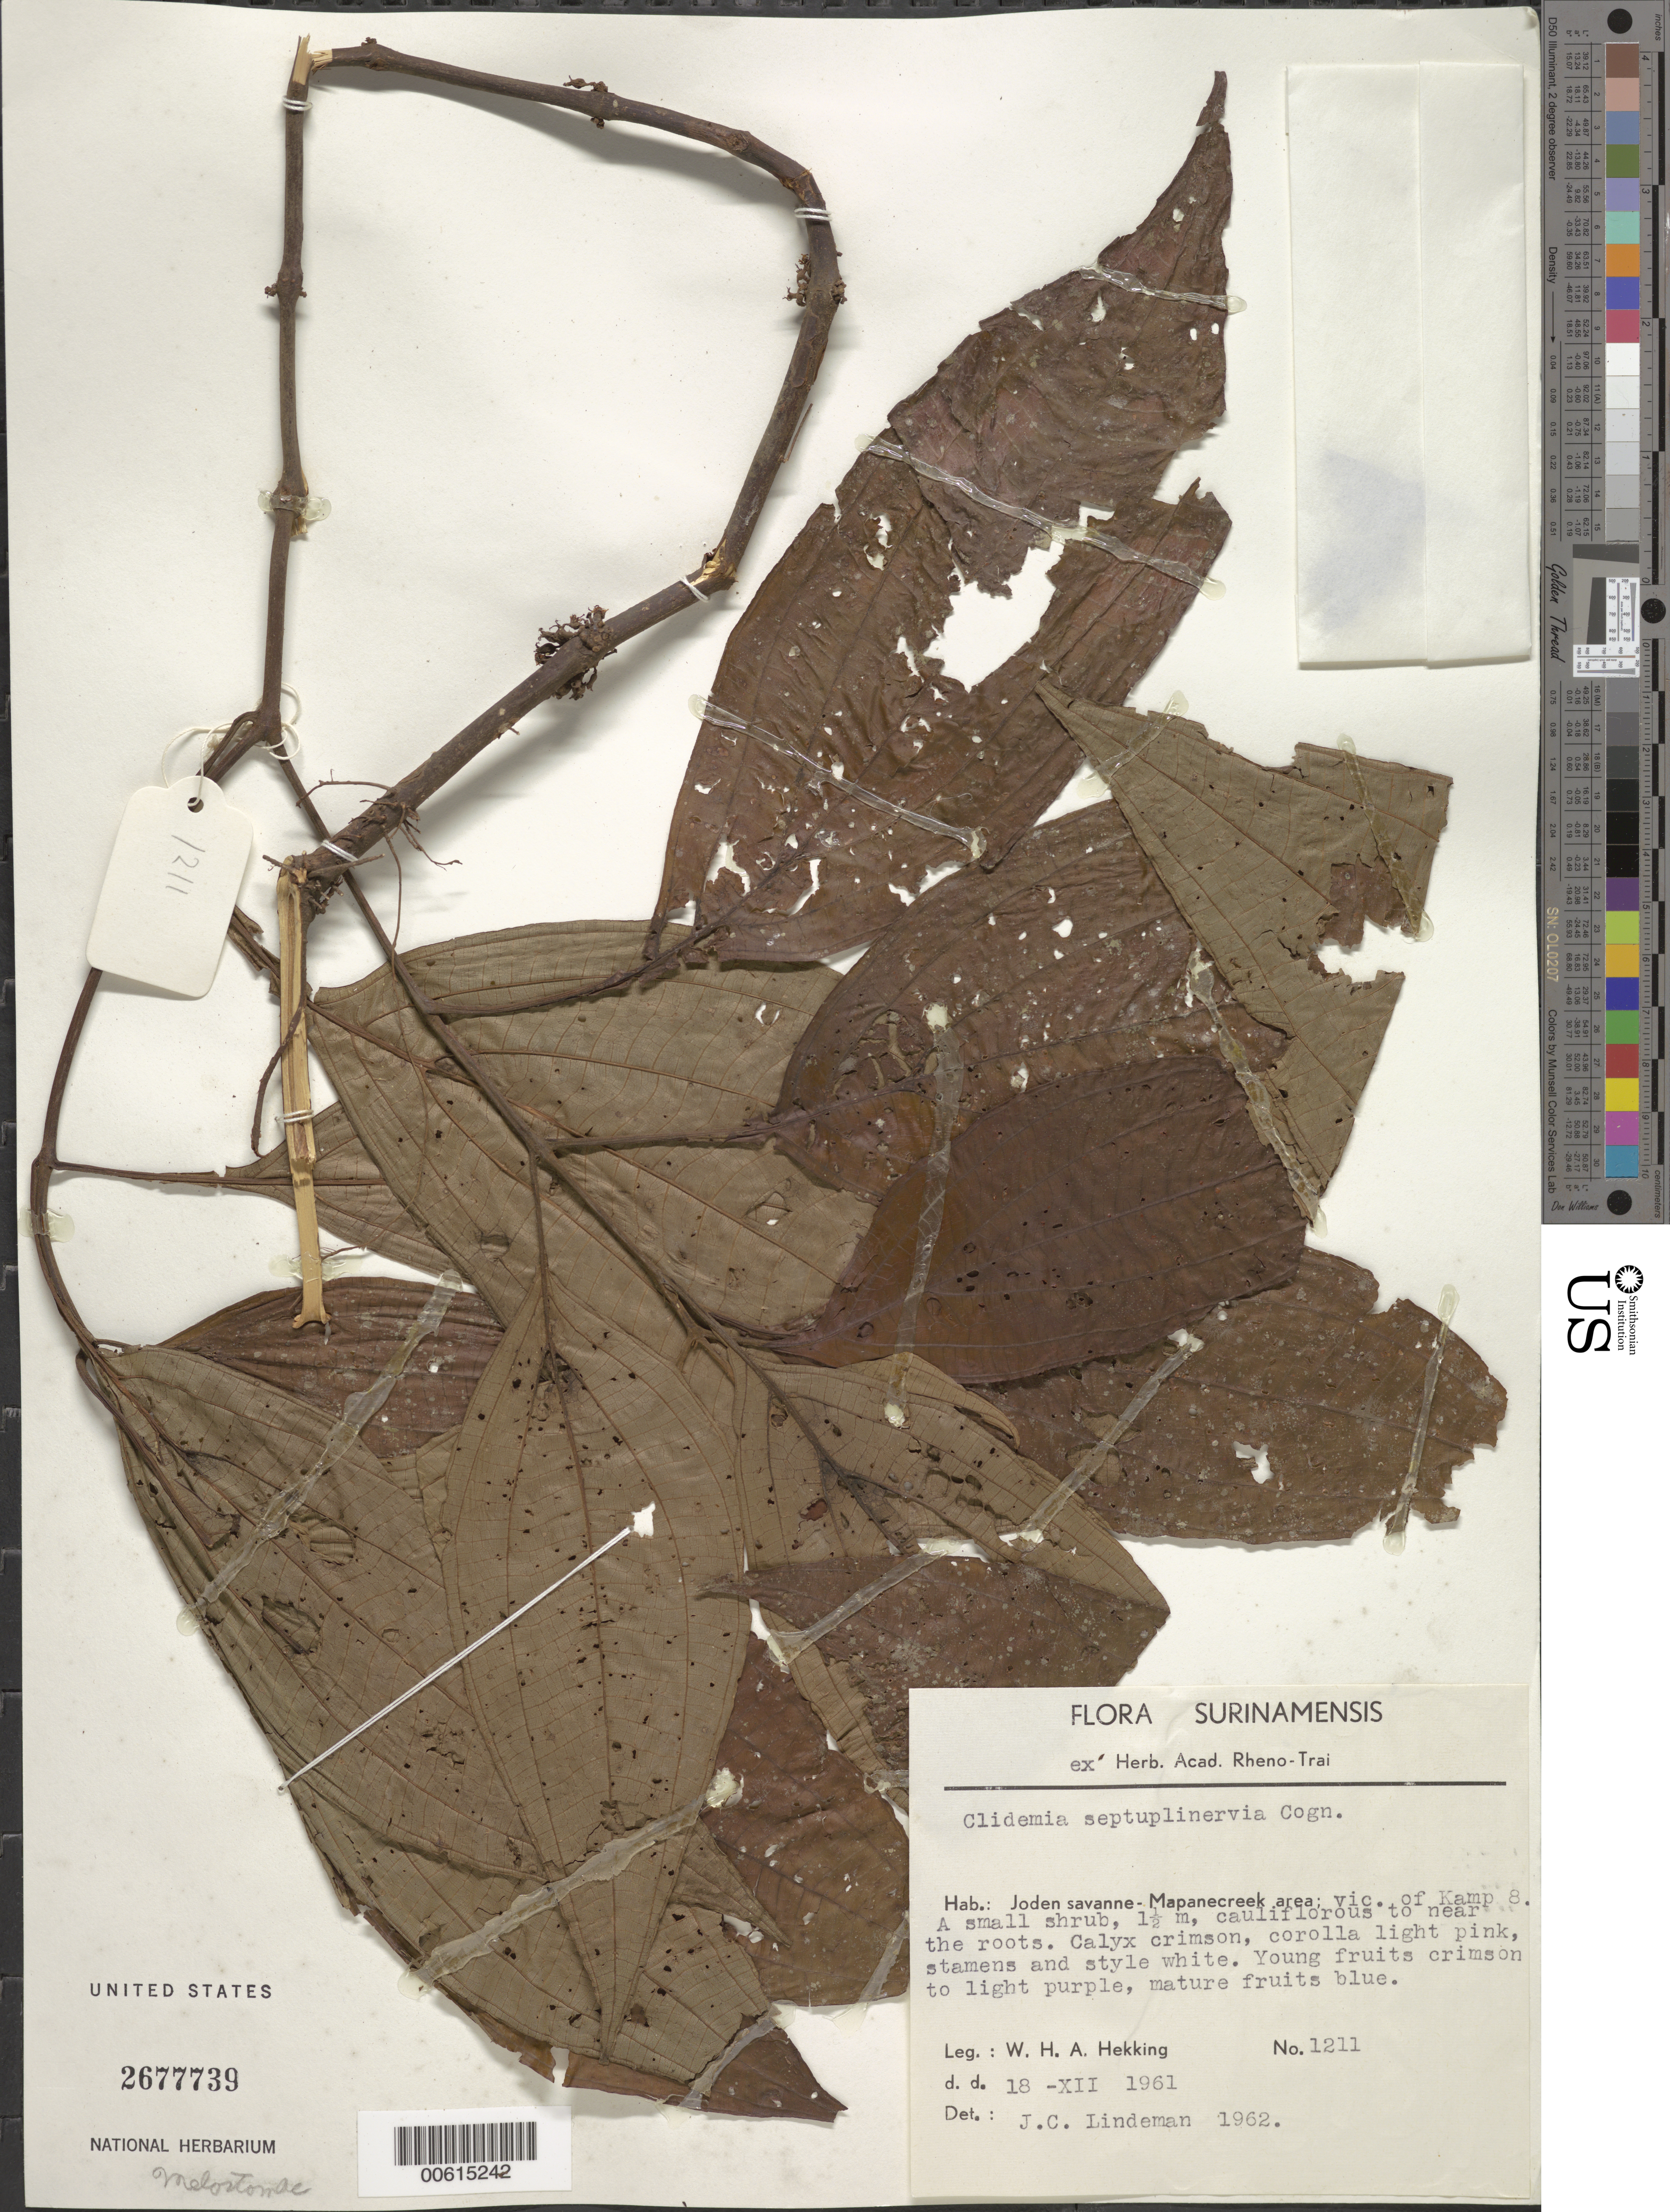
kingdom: Plantae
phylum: Tracheophyta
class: Magnoliopsida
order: Myrtales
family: Melastomataceae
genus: Clidemia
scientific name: Clidemia septuplinervia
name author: Cogn.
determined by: Lindeman, J. C.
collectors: W. H. A. Hekking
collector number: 1211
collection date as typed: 18-Dec-61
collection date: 1961-12-18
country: Suriname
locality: Jodensavanne-Mapane kreek area (Suriname R.), near Camp 8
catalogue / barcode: US 2677739